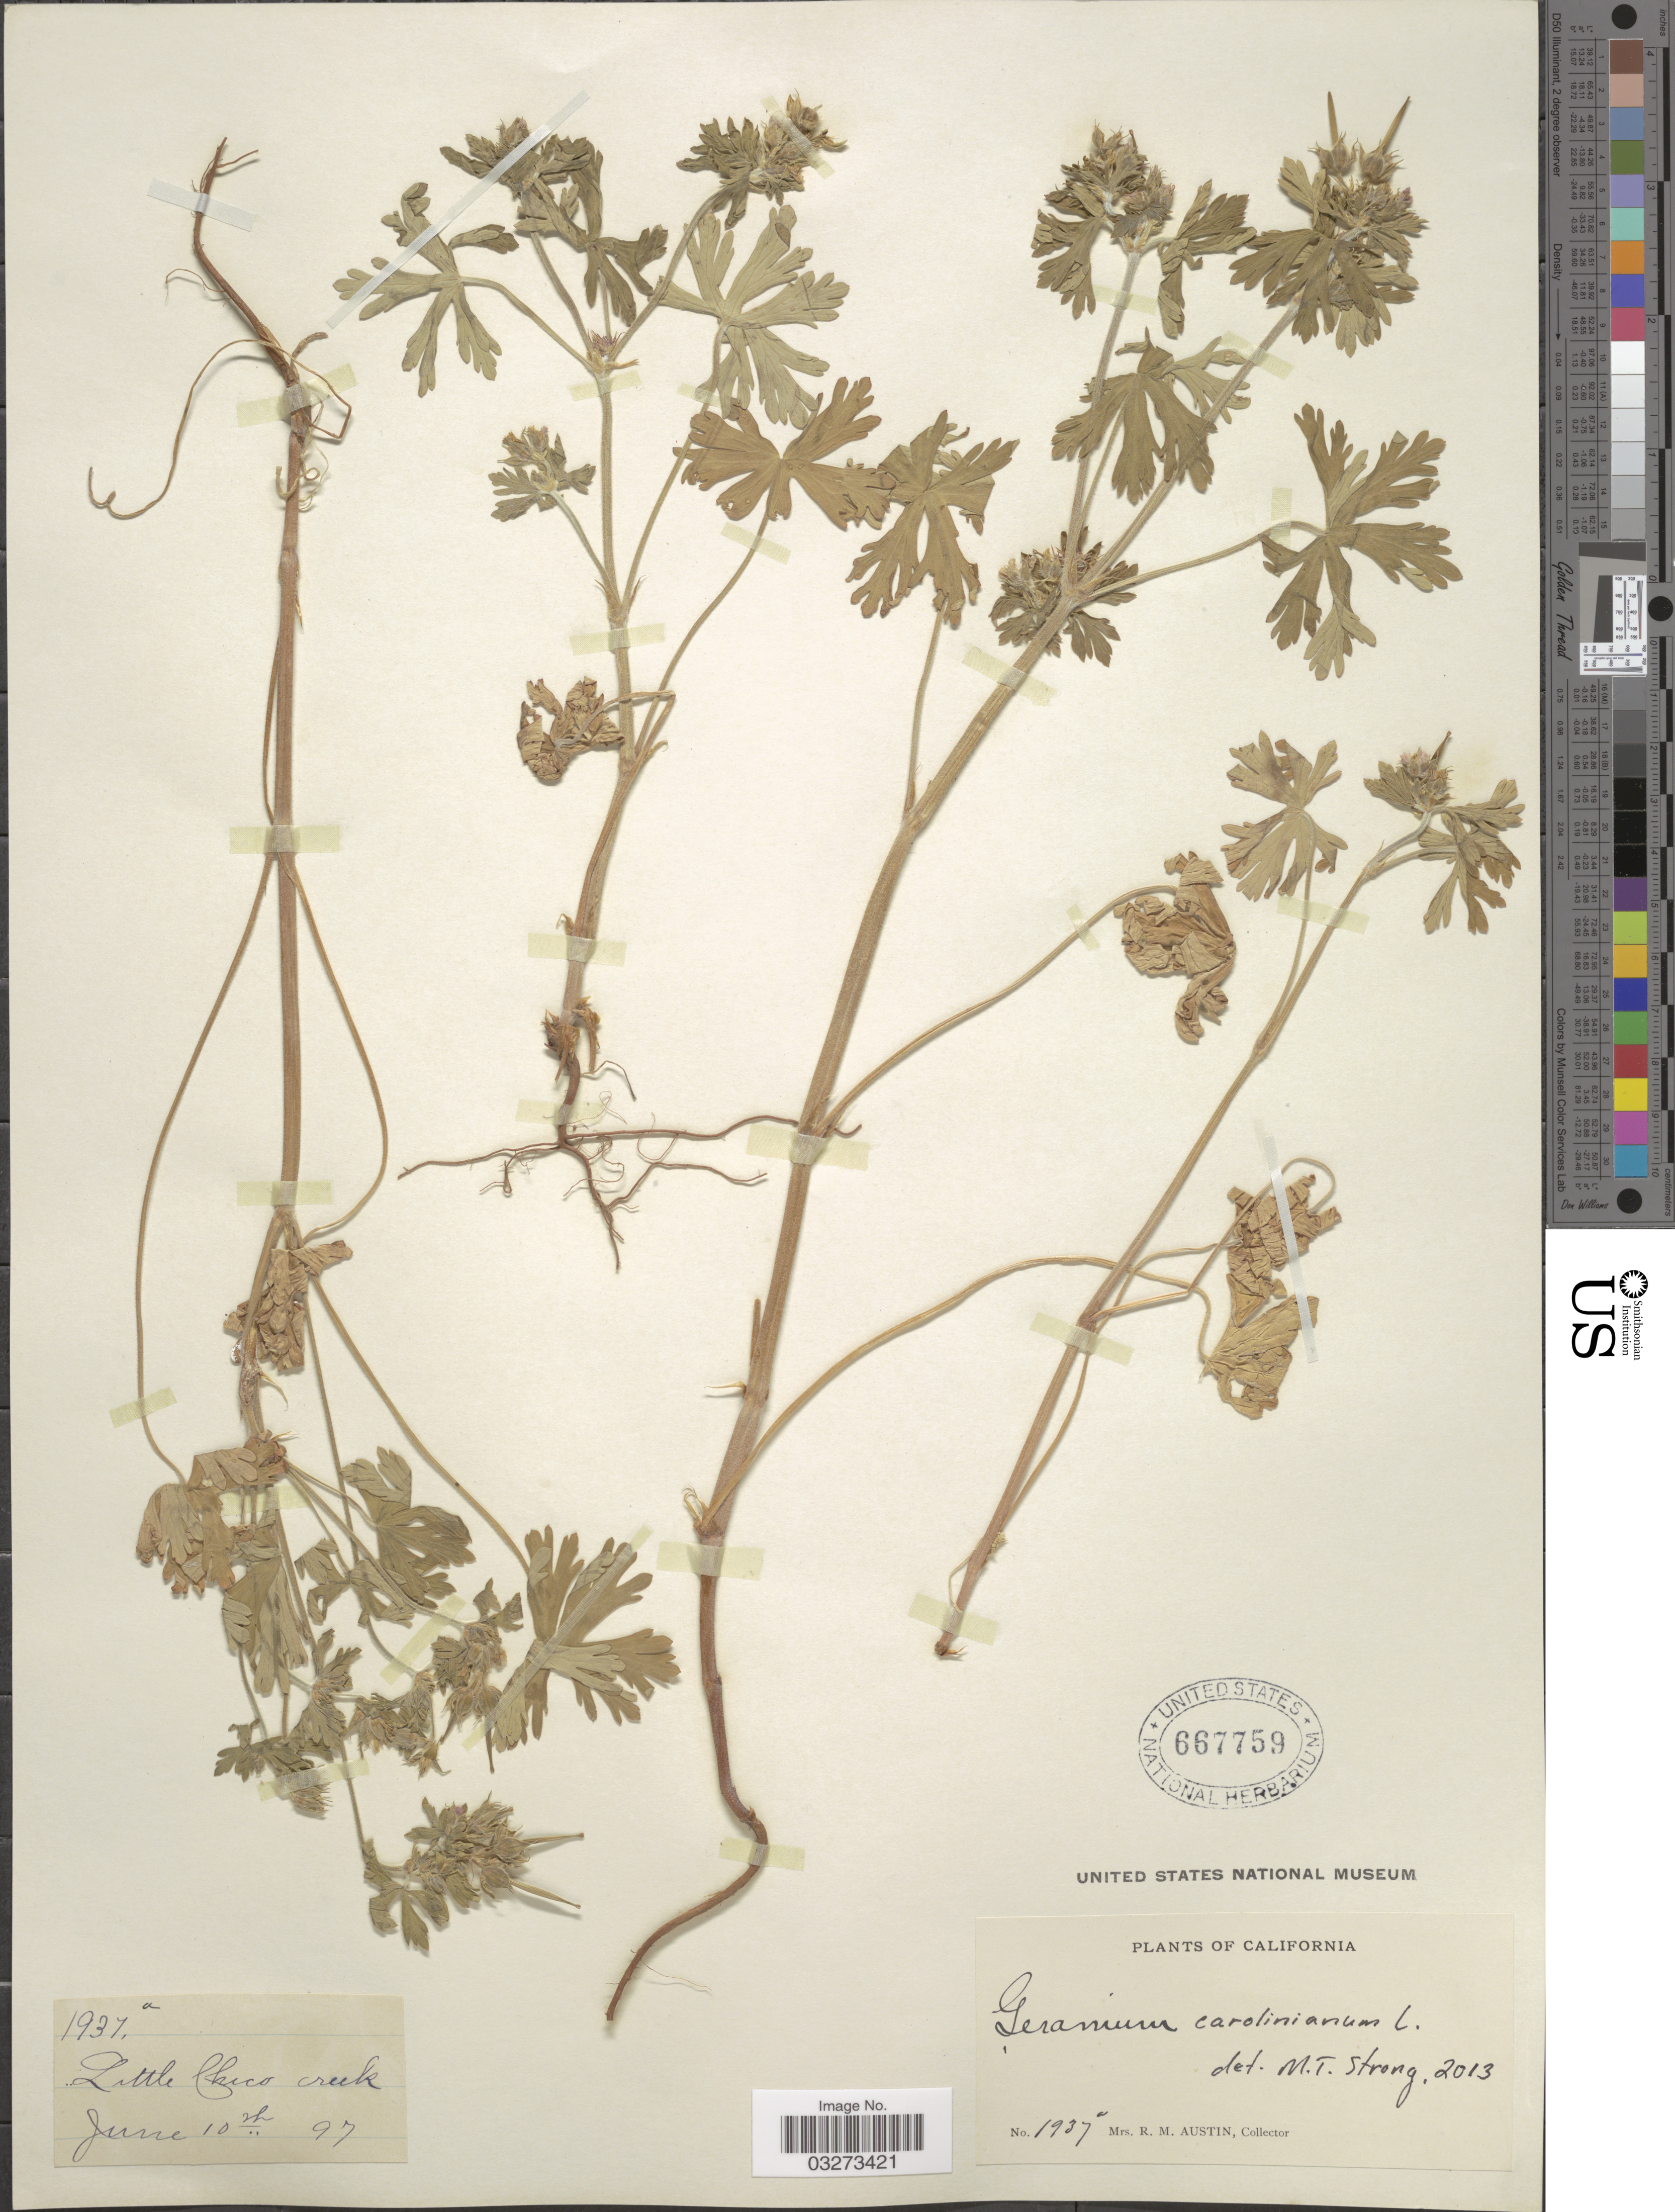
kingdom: Plantae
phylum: Tracheophyta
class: Magnoliopsida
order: Geraniales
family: Geraniaceae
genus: Geranium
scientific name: Geranium carolinianum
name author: L.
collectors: R. Austin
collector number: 1937a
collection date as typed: Transcribed d/m/y: 10/6/97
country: United States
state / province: California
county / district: Butte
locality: Little Chico creek.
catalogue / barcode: US 667759